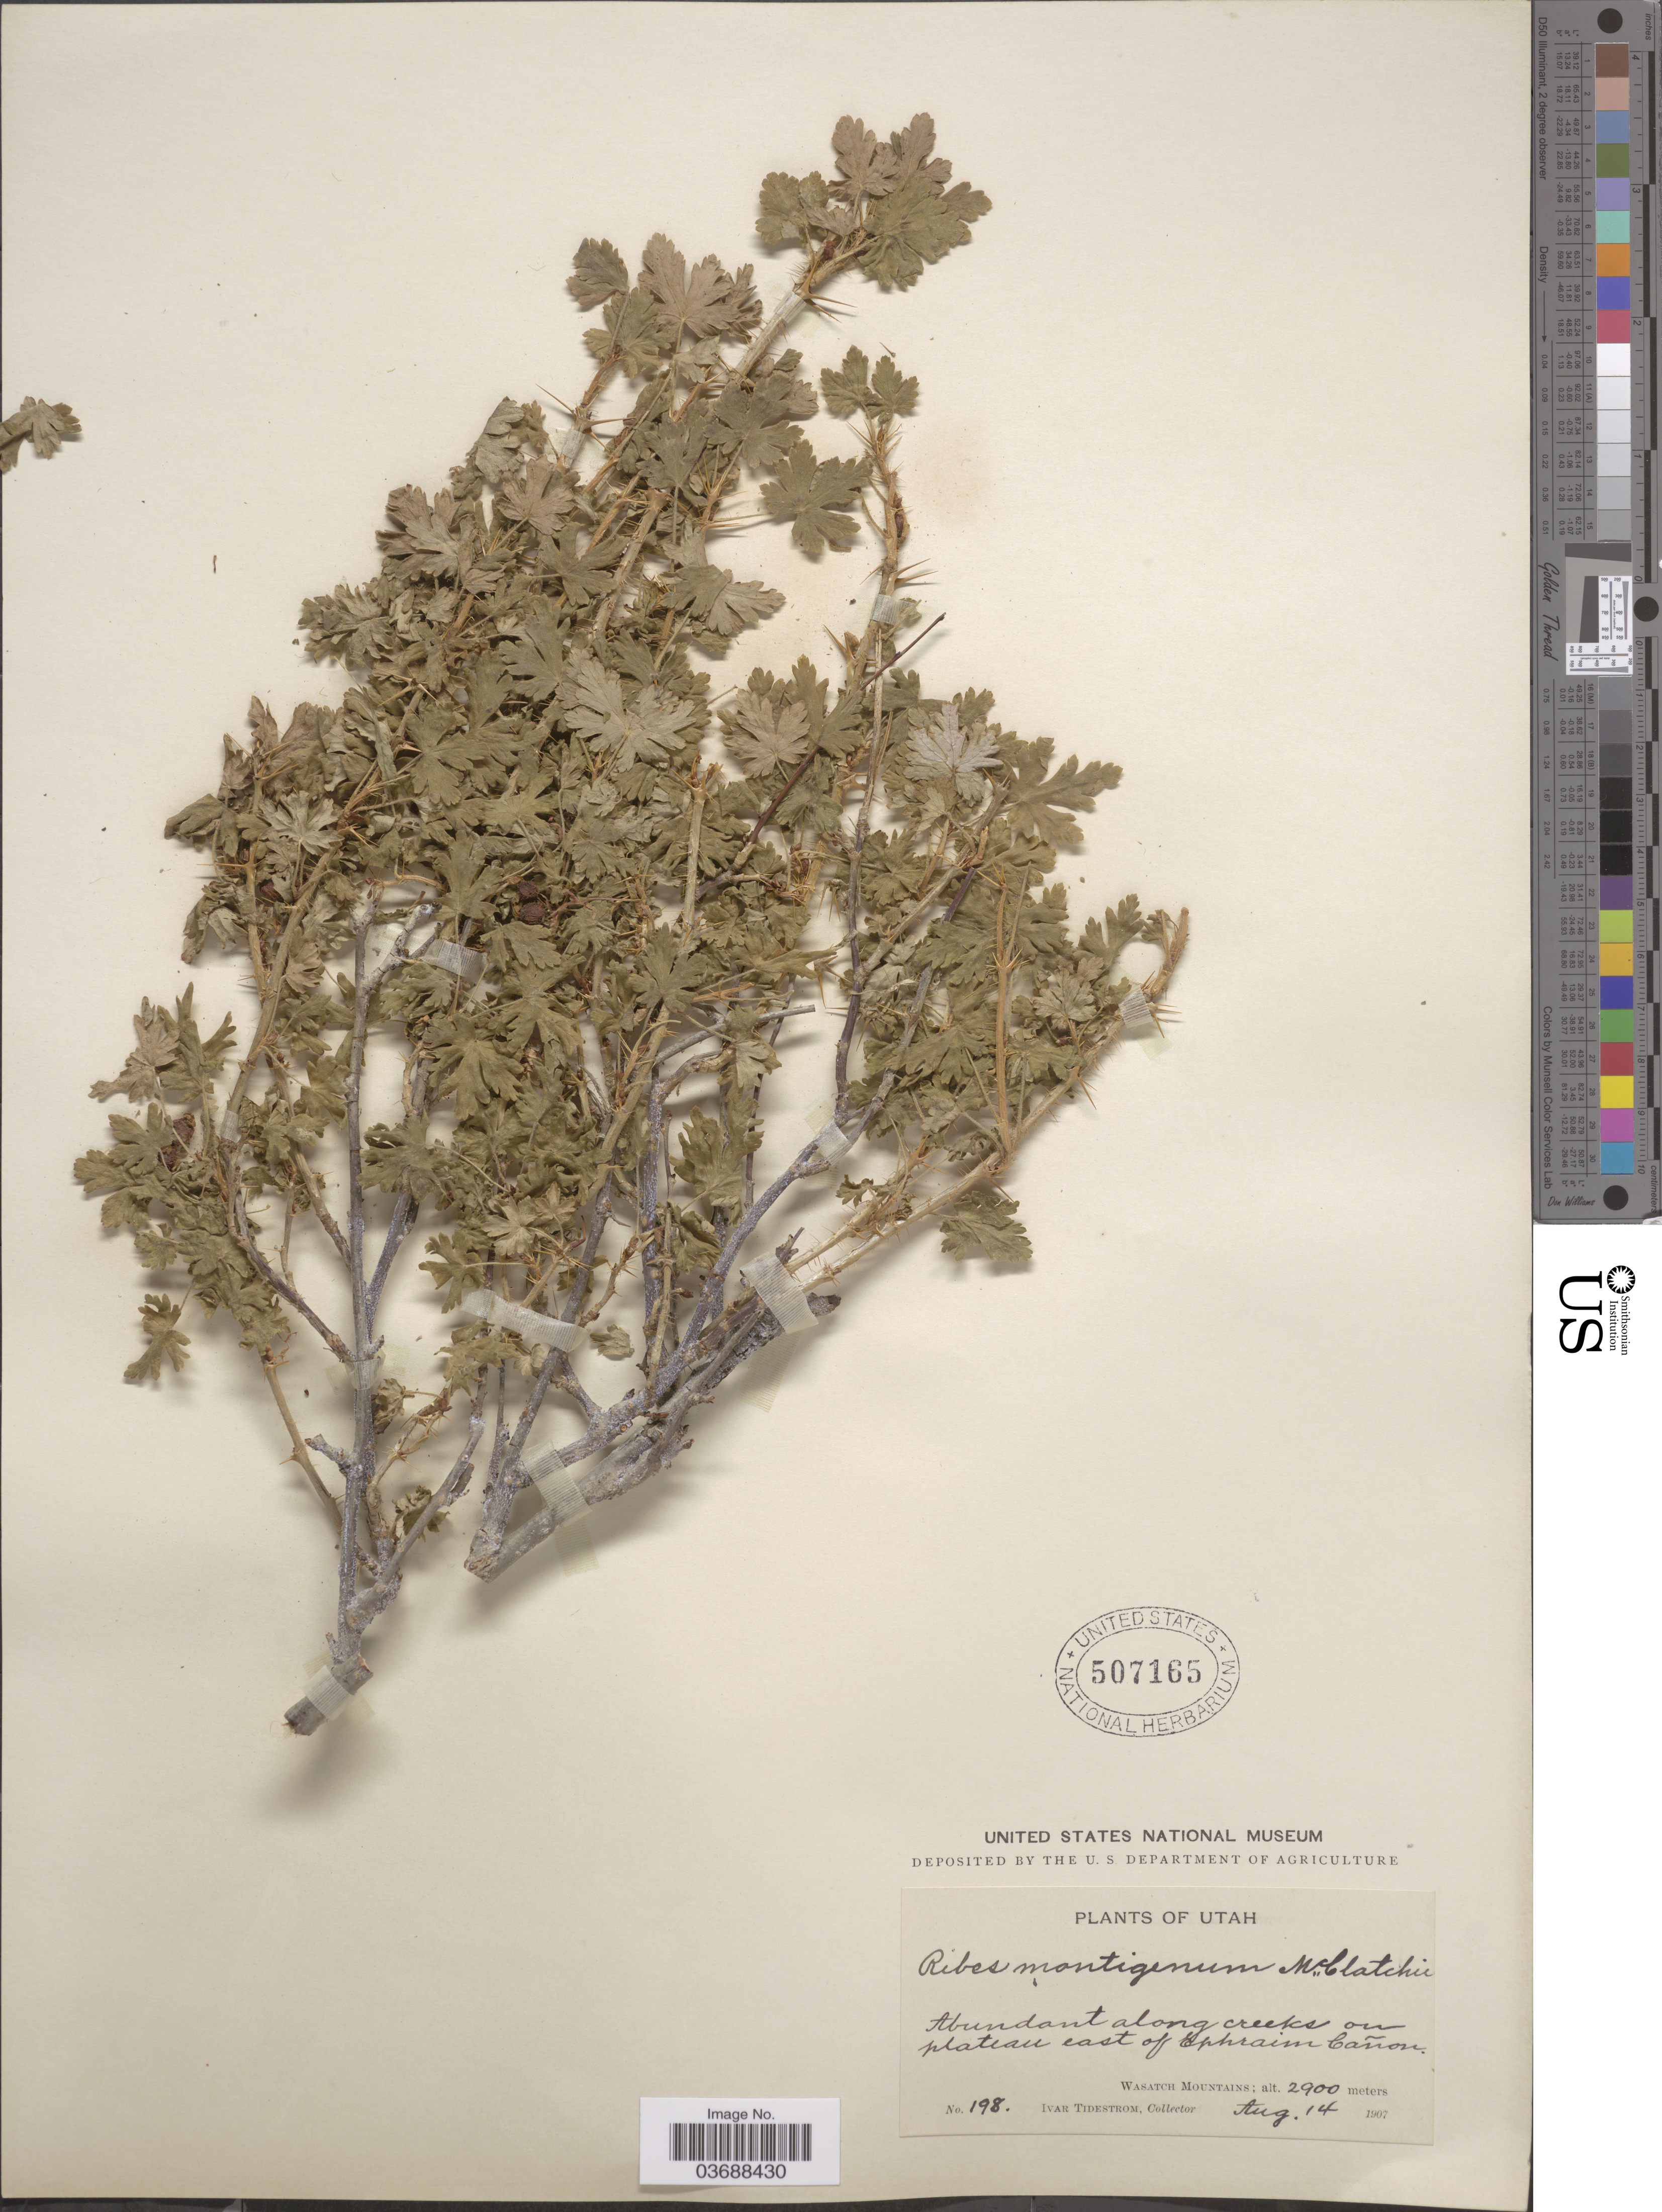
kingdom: Plantae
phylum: Tracheophyta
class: Magnoliopsida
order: Saxifragales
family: Grossulariaceae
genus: Ribes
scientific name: Ribes montigenum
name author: McClatchie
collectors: I. F. Tidestrom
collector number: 198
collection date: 1907-08-14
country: United States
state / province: Utah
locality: Abundant along creeks on plateau east of Ephraim Cañon. Wasatch Mountains.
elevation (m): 2900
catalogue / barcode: US 507165